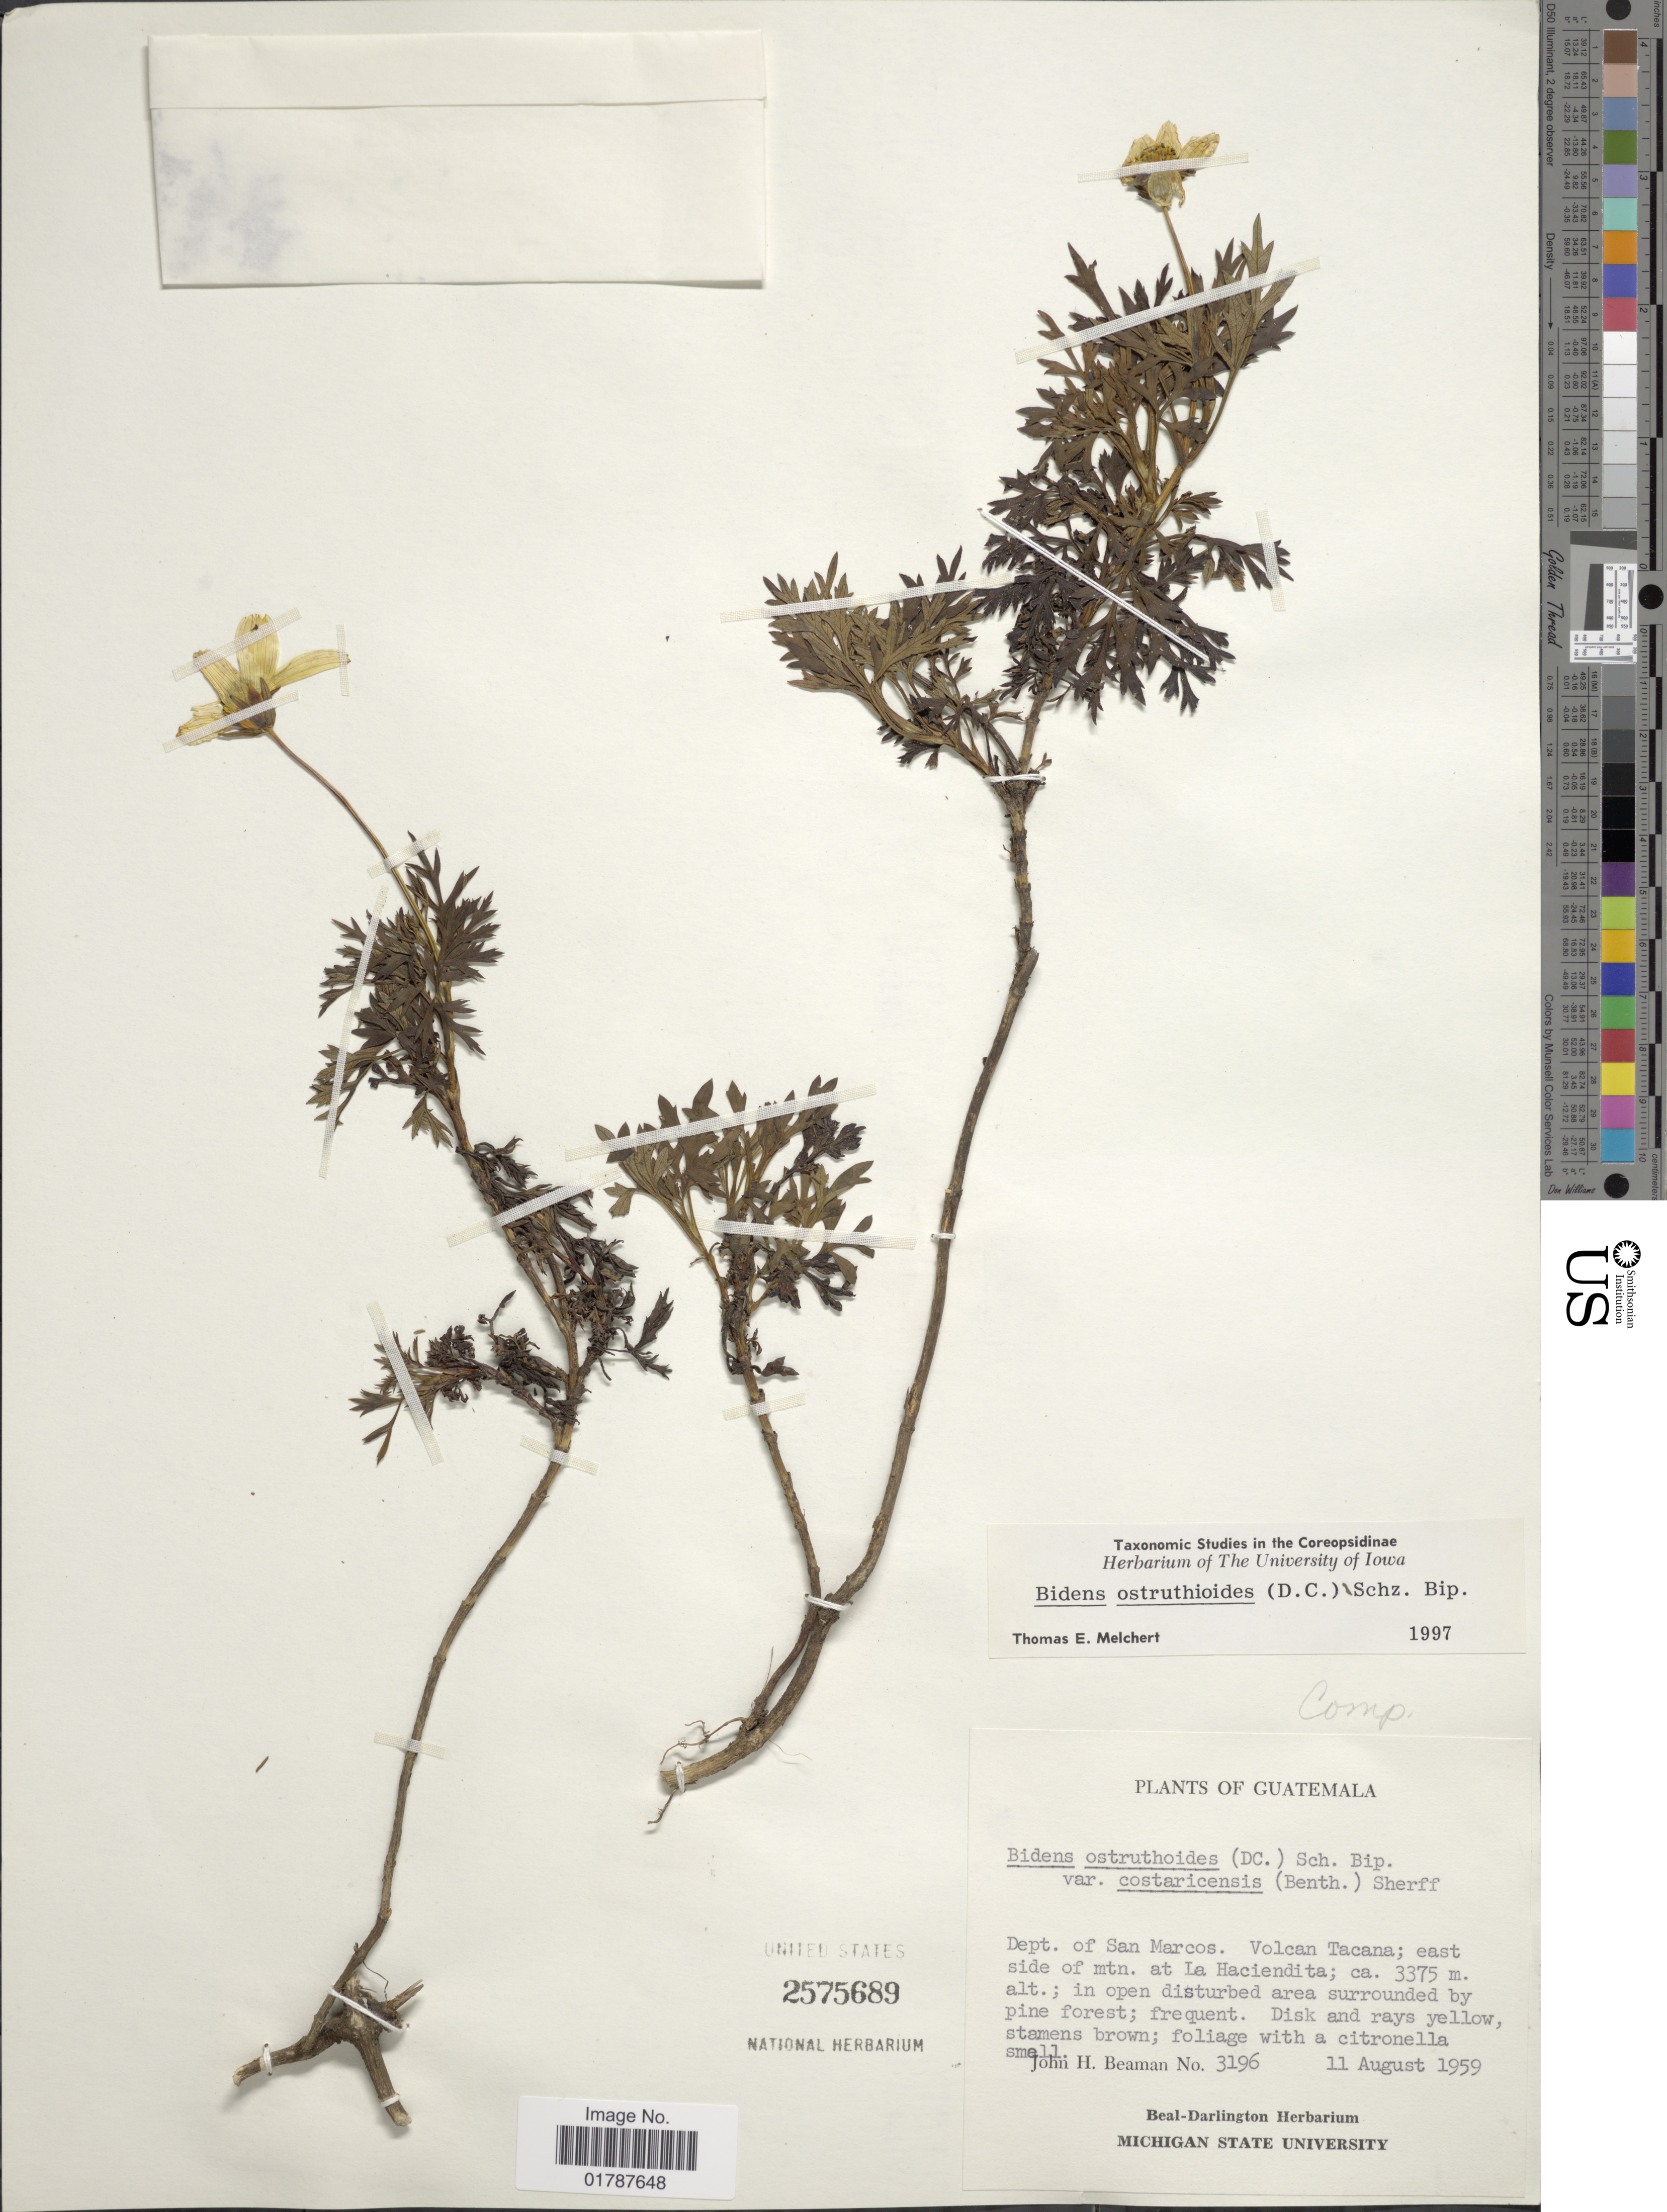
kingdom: Plantae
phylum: Tracheophyta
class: Magnoliopsida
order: Asterales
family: Asteraceae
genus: Bidens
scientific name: Bidens ostruthioides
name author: (DC.) Sch. Bip.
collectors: J. H. Beaman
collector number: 3196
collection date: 1959-08-11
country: Guatemala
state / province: San Marcos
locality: Dept, of San Marcos, Volcan Tacana: east side of mtn. at La Haciendita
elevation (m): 3375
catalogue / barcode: US 2575689